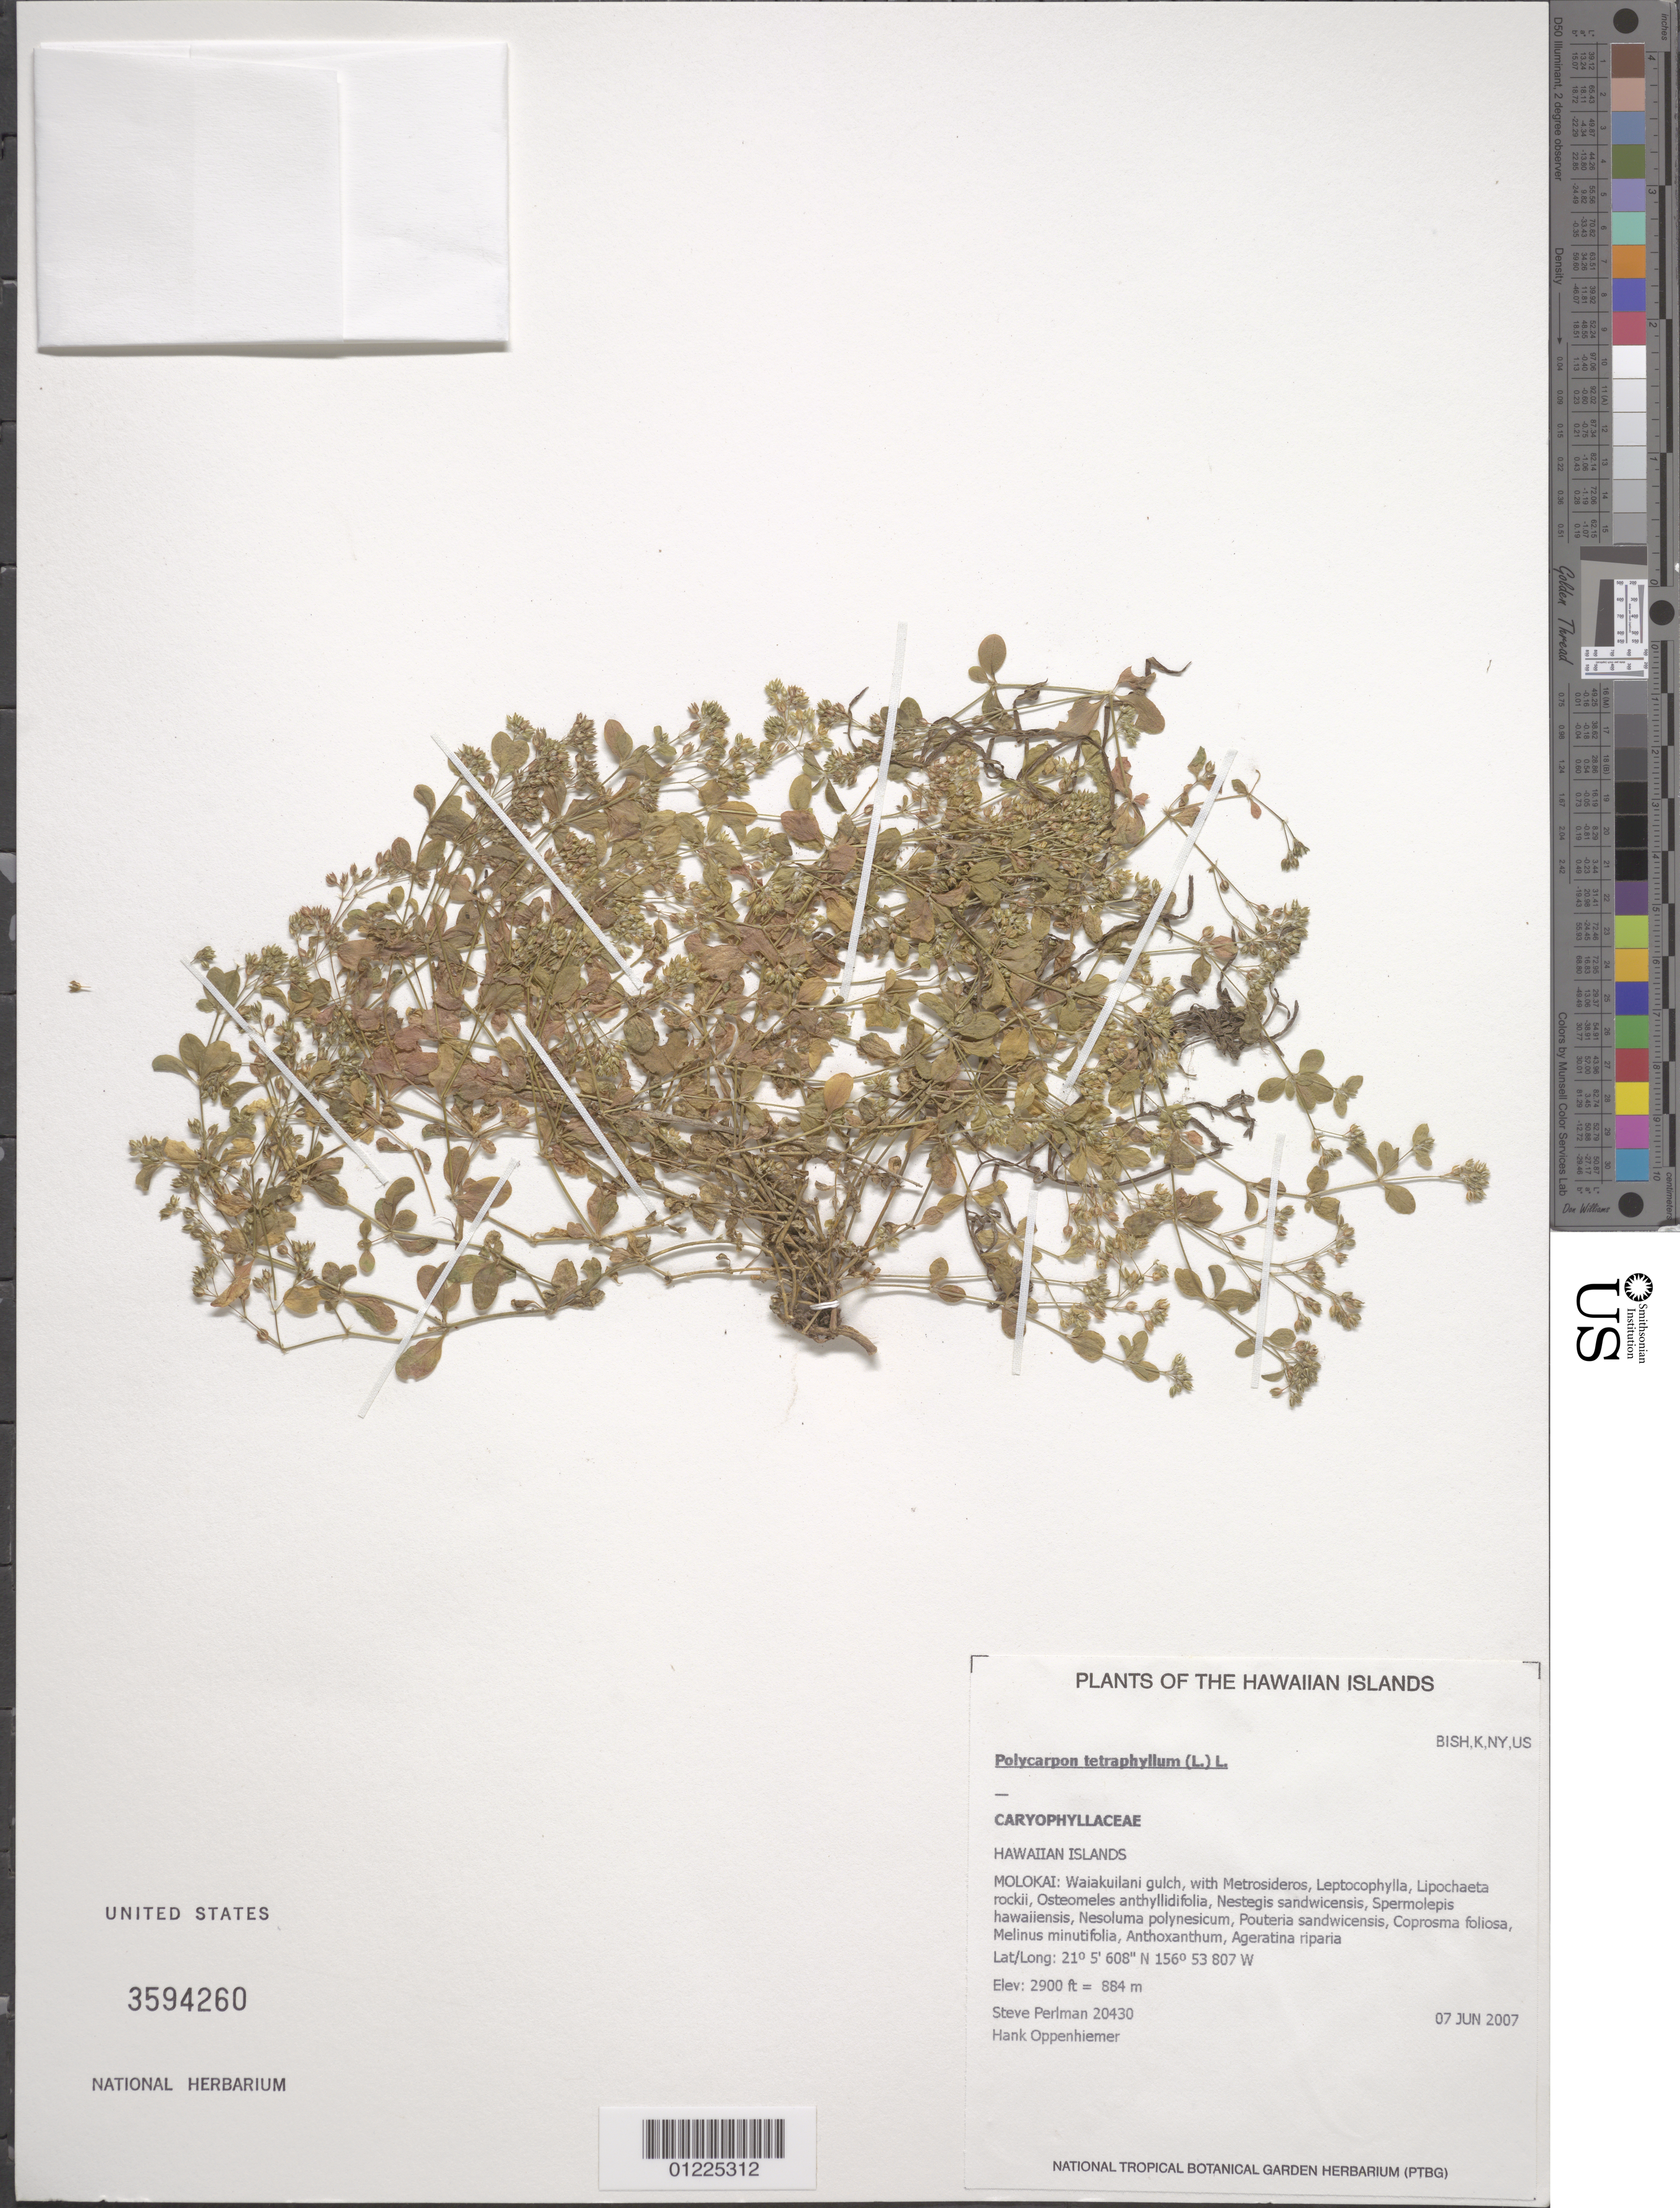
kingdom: Plantae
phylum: Tracheophyta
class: Magnoliopsida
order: Caryophyllales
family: Caryophyllaceae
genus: Polycarpon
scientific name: Polycarpon tetraphyllum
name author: (L.) L.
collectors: S. P. Perlman & H. L. Oppenheimer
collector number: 20430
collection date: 2007-06-07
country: United States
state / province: Hawaii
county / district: Maui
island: Moloka'i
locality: Waiakuilani Gulch.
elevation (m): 884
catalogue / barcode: US 3594260